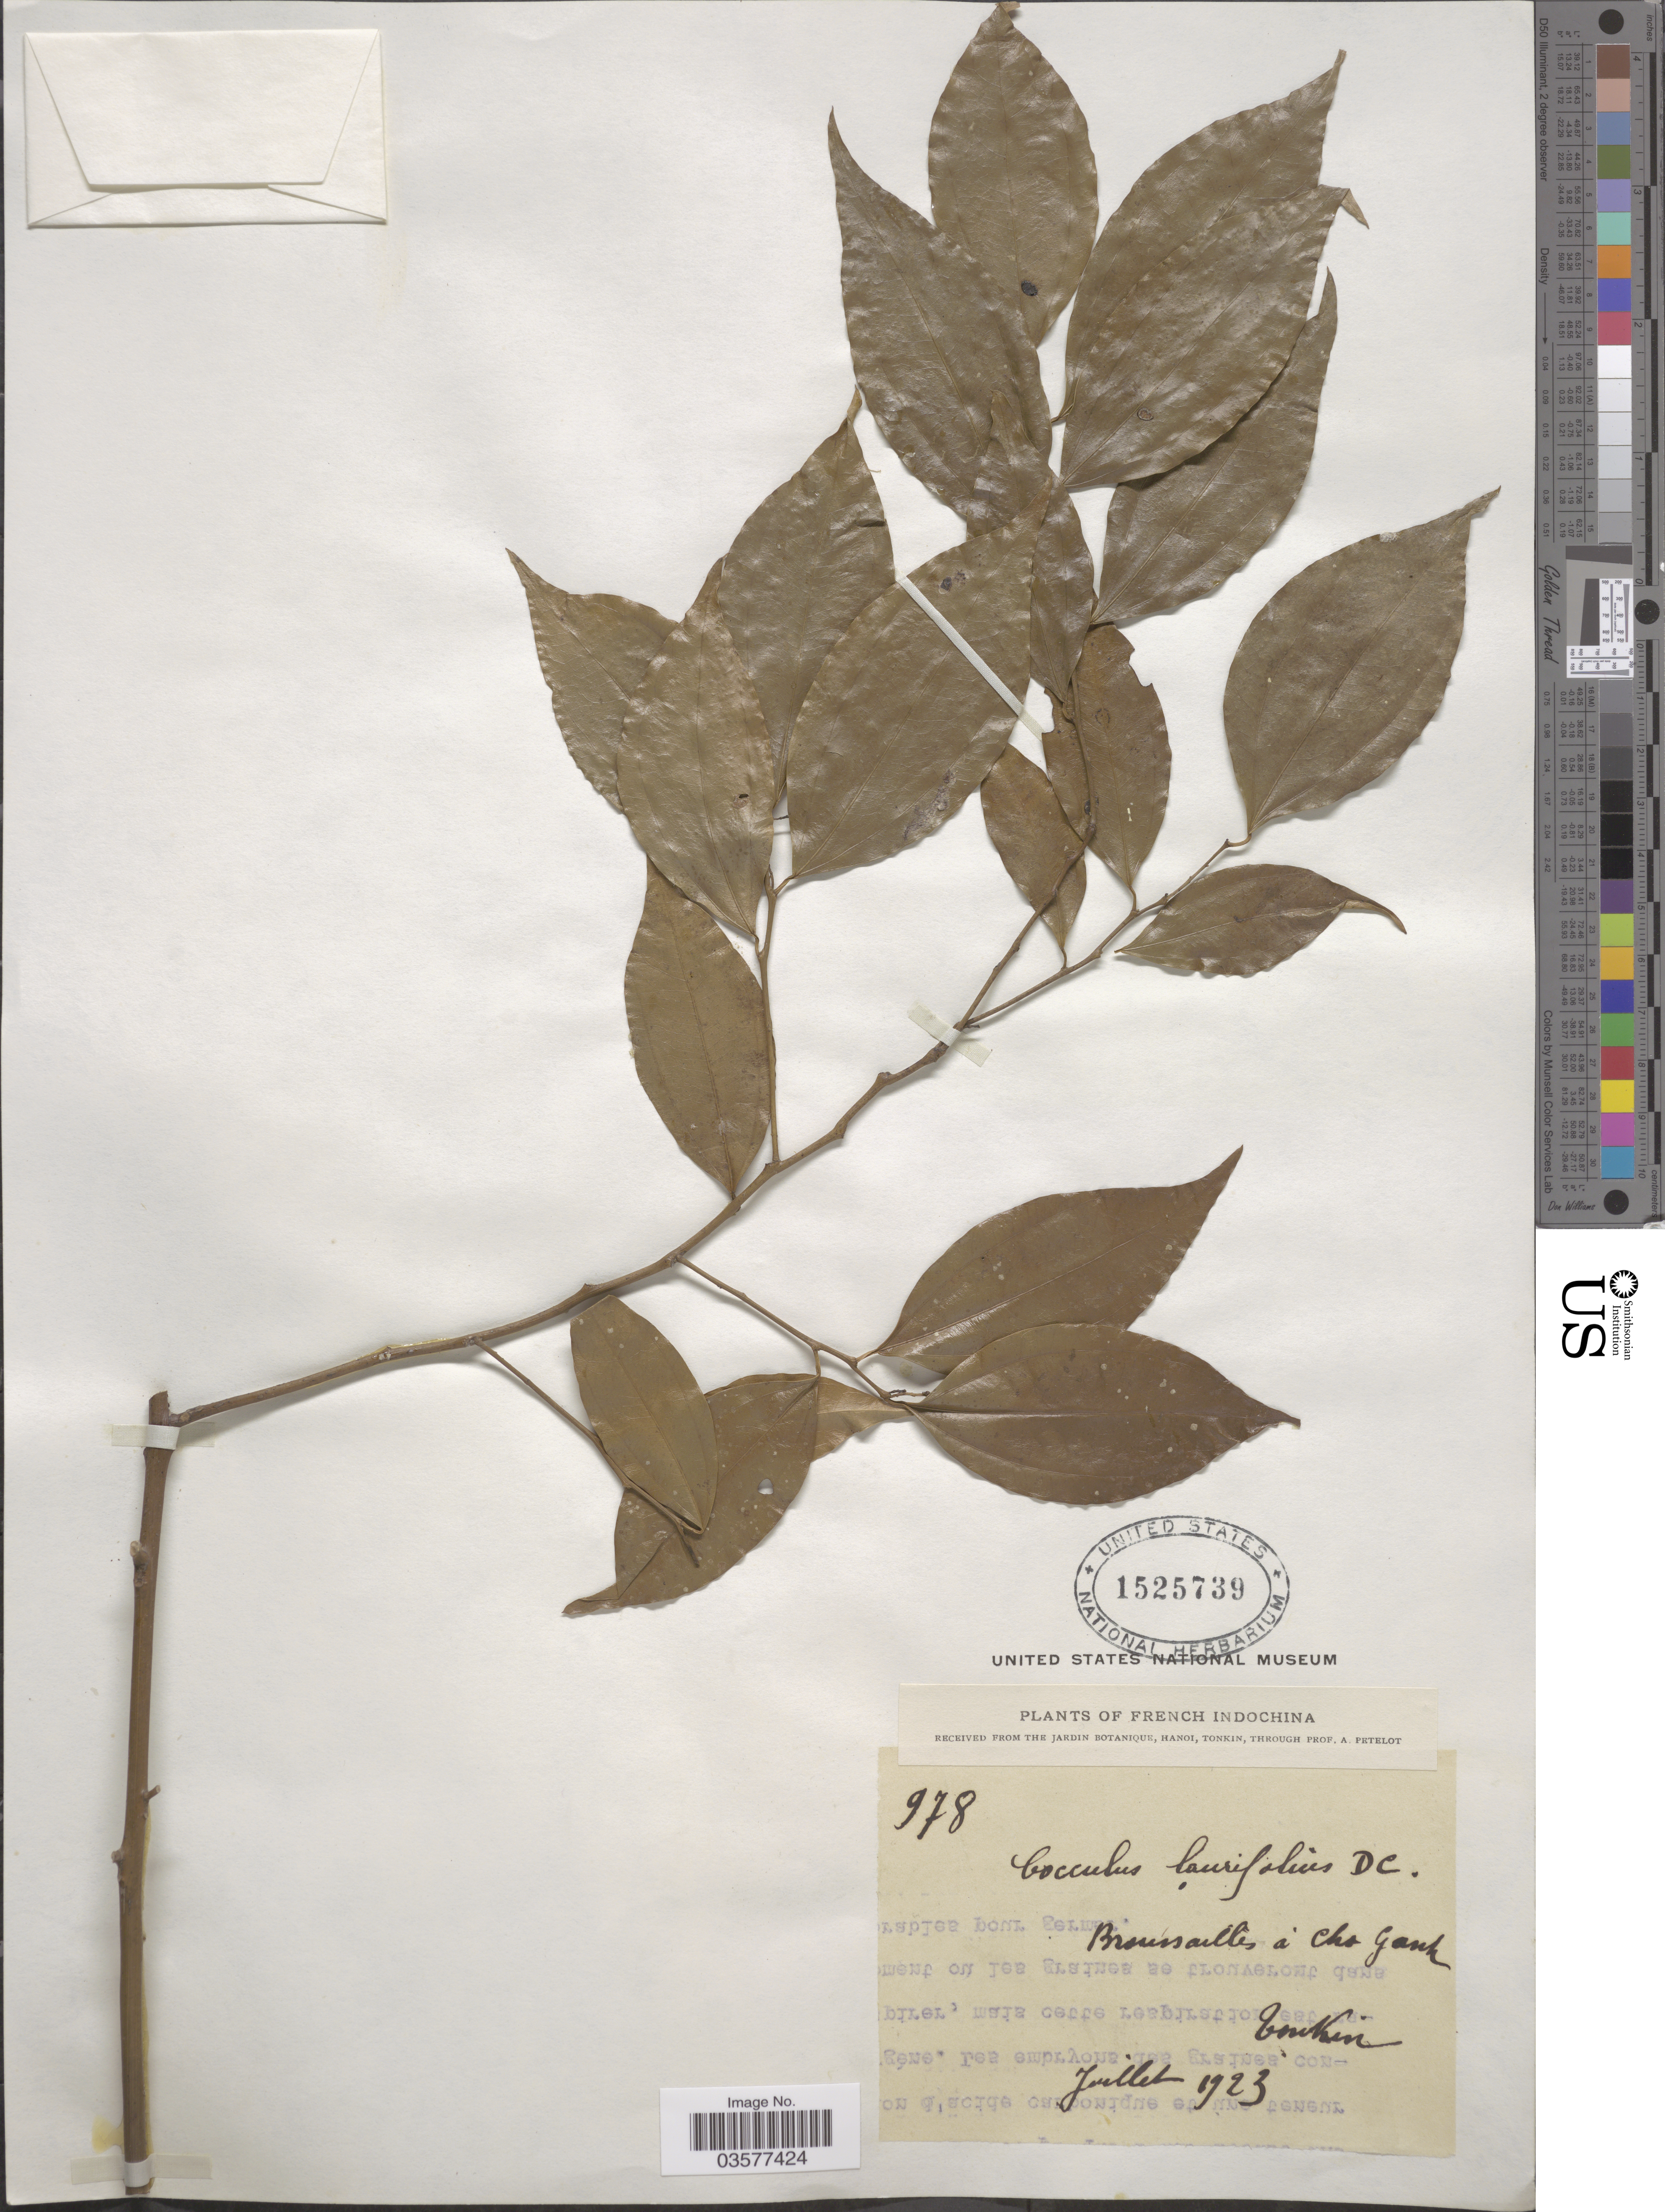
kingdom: Plantae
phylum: Tracheophyta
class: Magnoliopsida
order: Ranunculales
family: Menispermaceae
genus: Cocculus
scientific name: Cocculus laurifolius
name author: DC.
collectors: Pételot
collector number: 978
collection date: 1923-07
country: Vietnam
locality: French Indochina. Broussailles à Cho Ganh.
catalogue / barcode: US 1525739